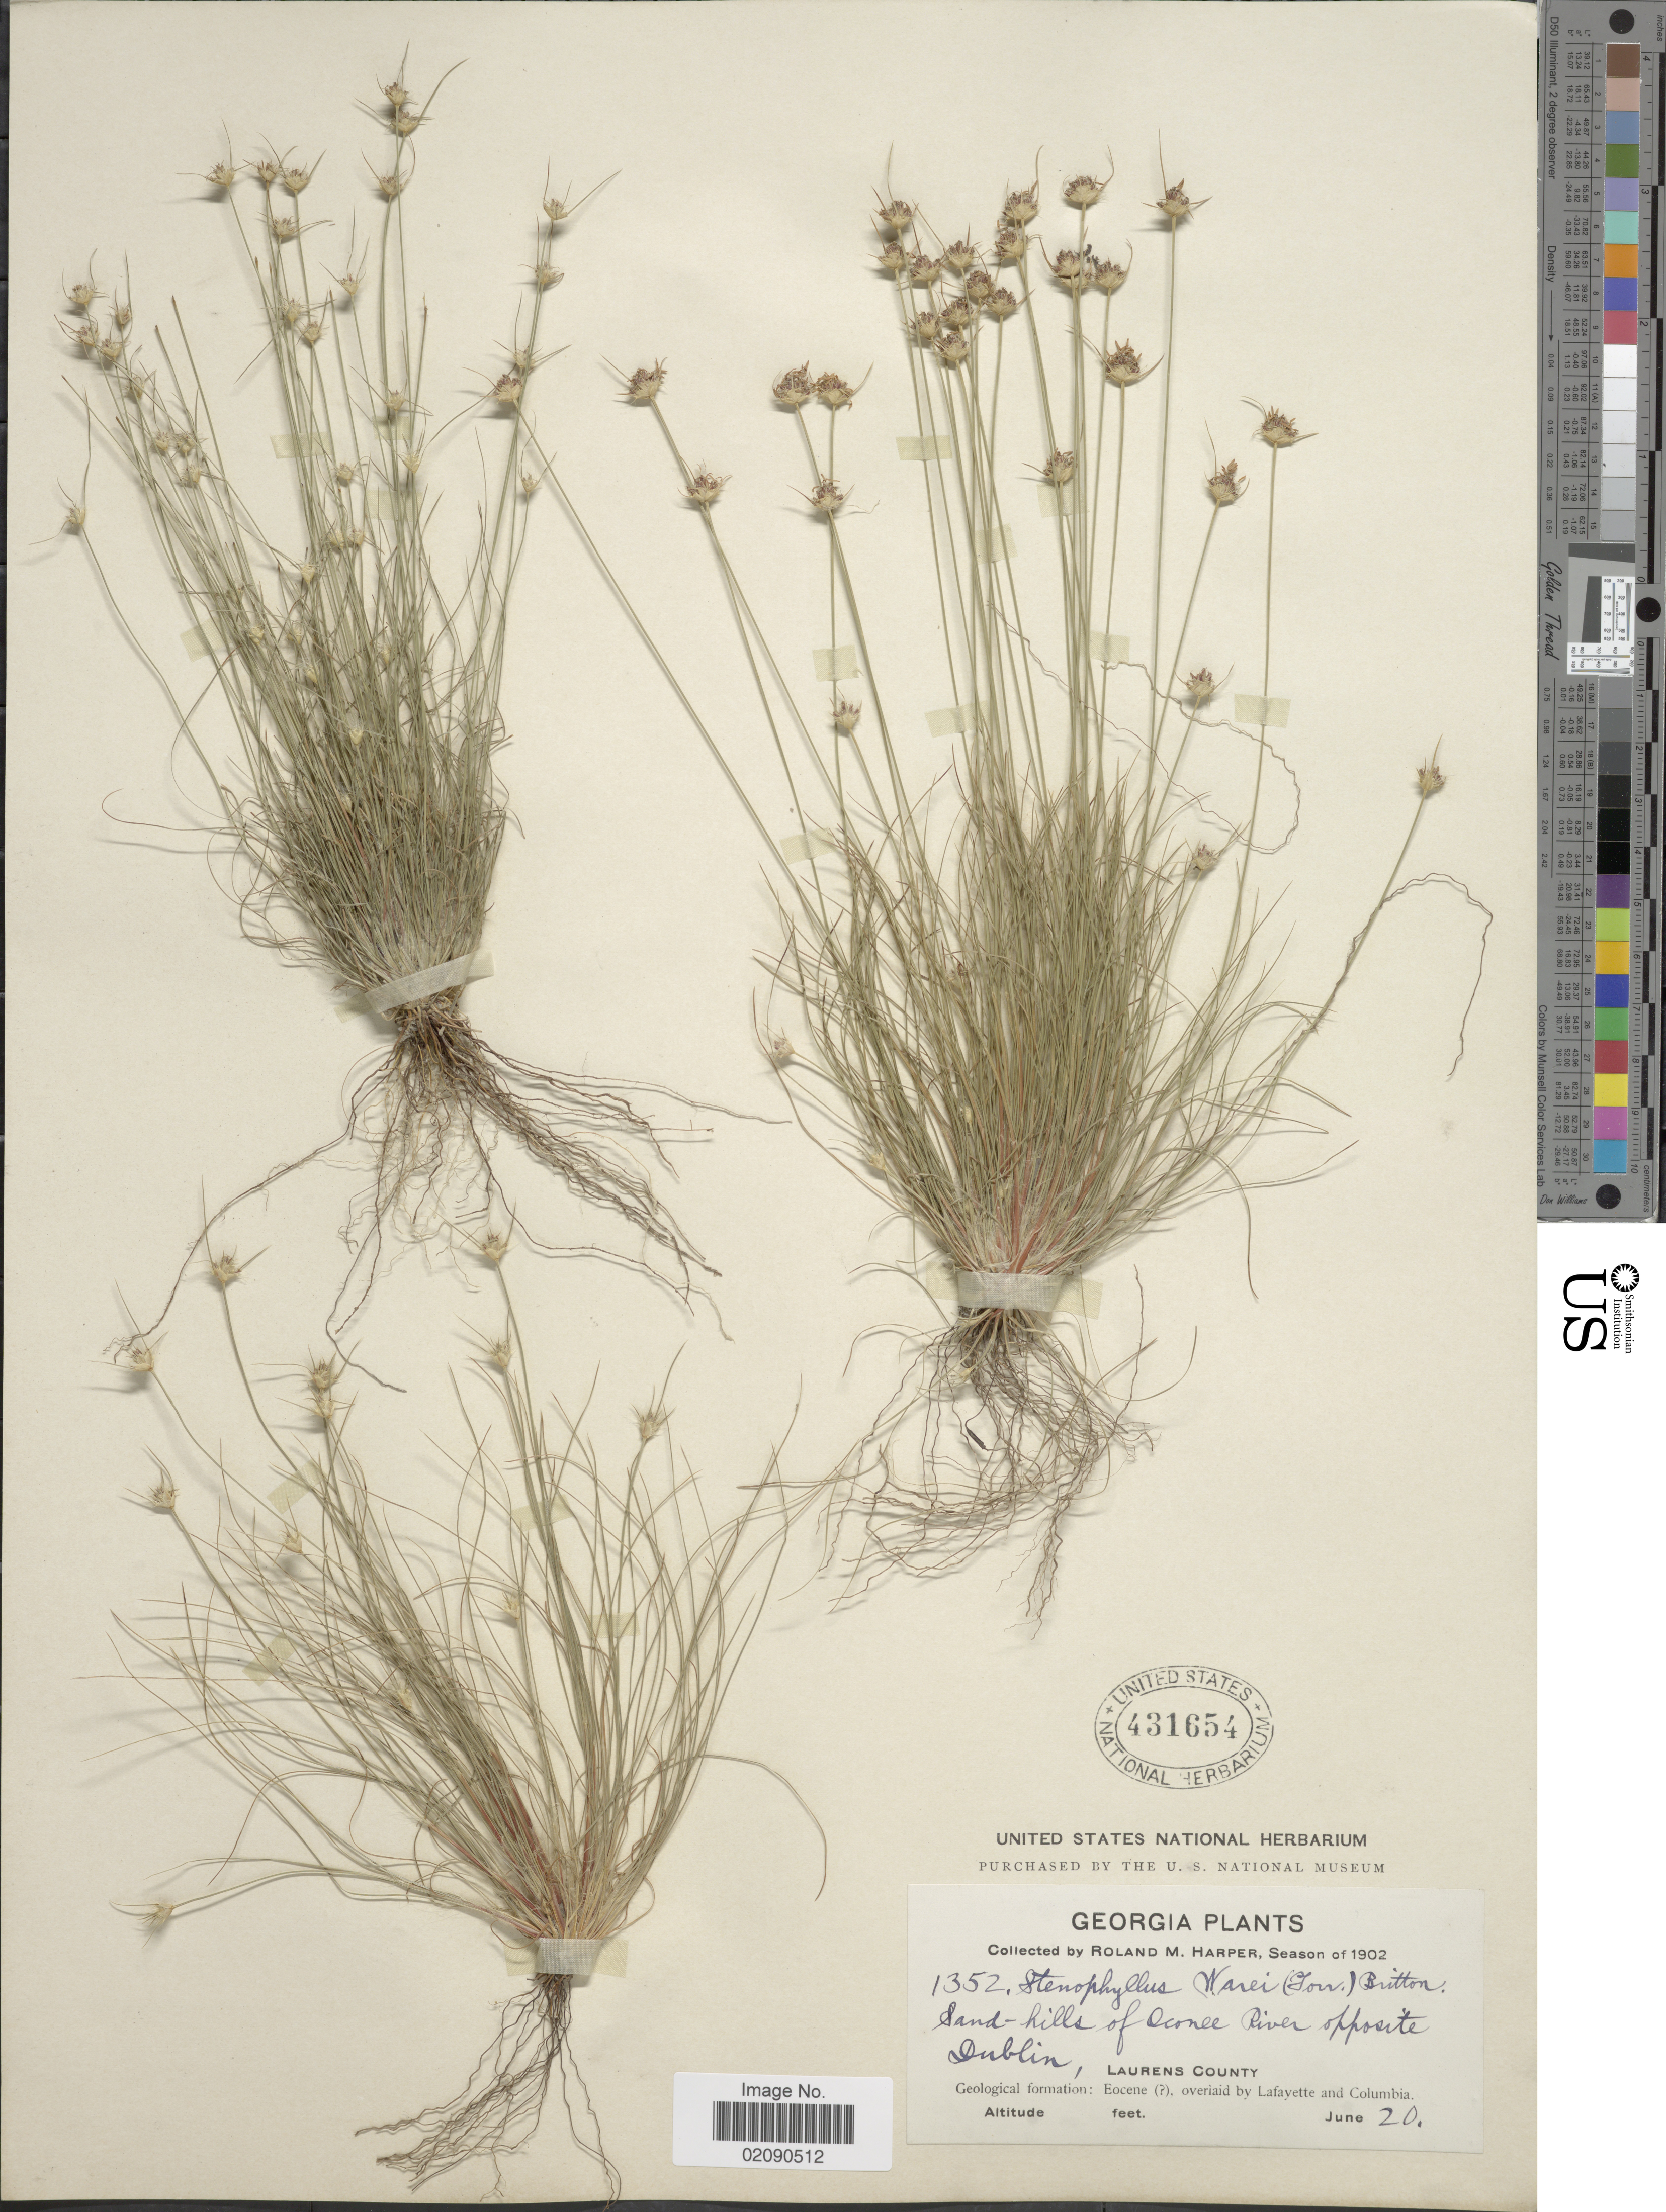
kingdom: Plantae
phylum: Tracheophyta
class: Liliopsida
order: Poales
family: Cyperaceae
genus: Bulbostylis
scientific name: Bulbostylis warei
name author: (Torr.) C.B. Clarke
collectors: R. M. Harper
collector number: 1352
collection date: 1902-06-20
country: United States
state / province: Georgia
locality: Sand-hills of Oconee River opposite Dublin, Laurens County, Geological formation: Eocene ( [unsure placement]), overlaid by Lafayette and Columbia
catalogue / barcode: US 431654